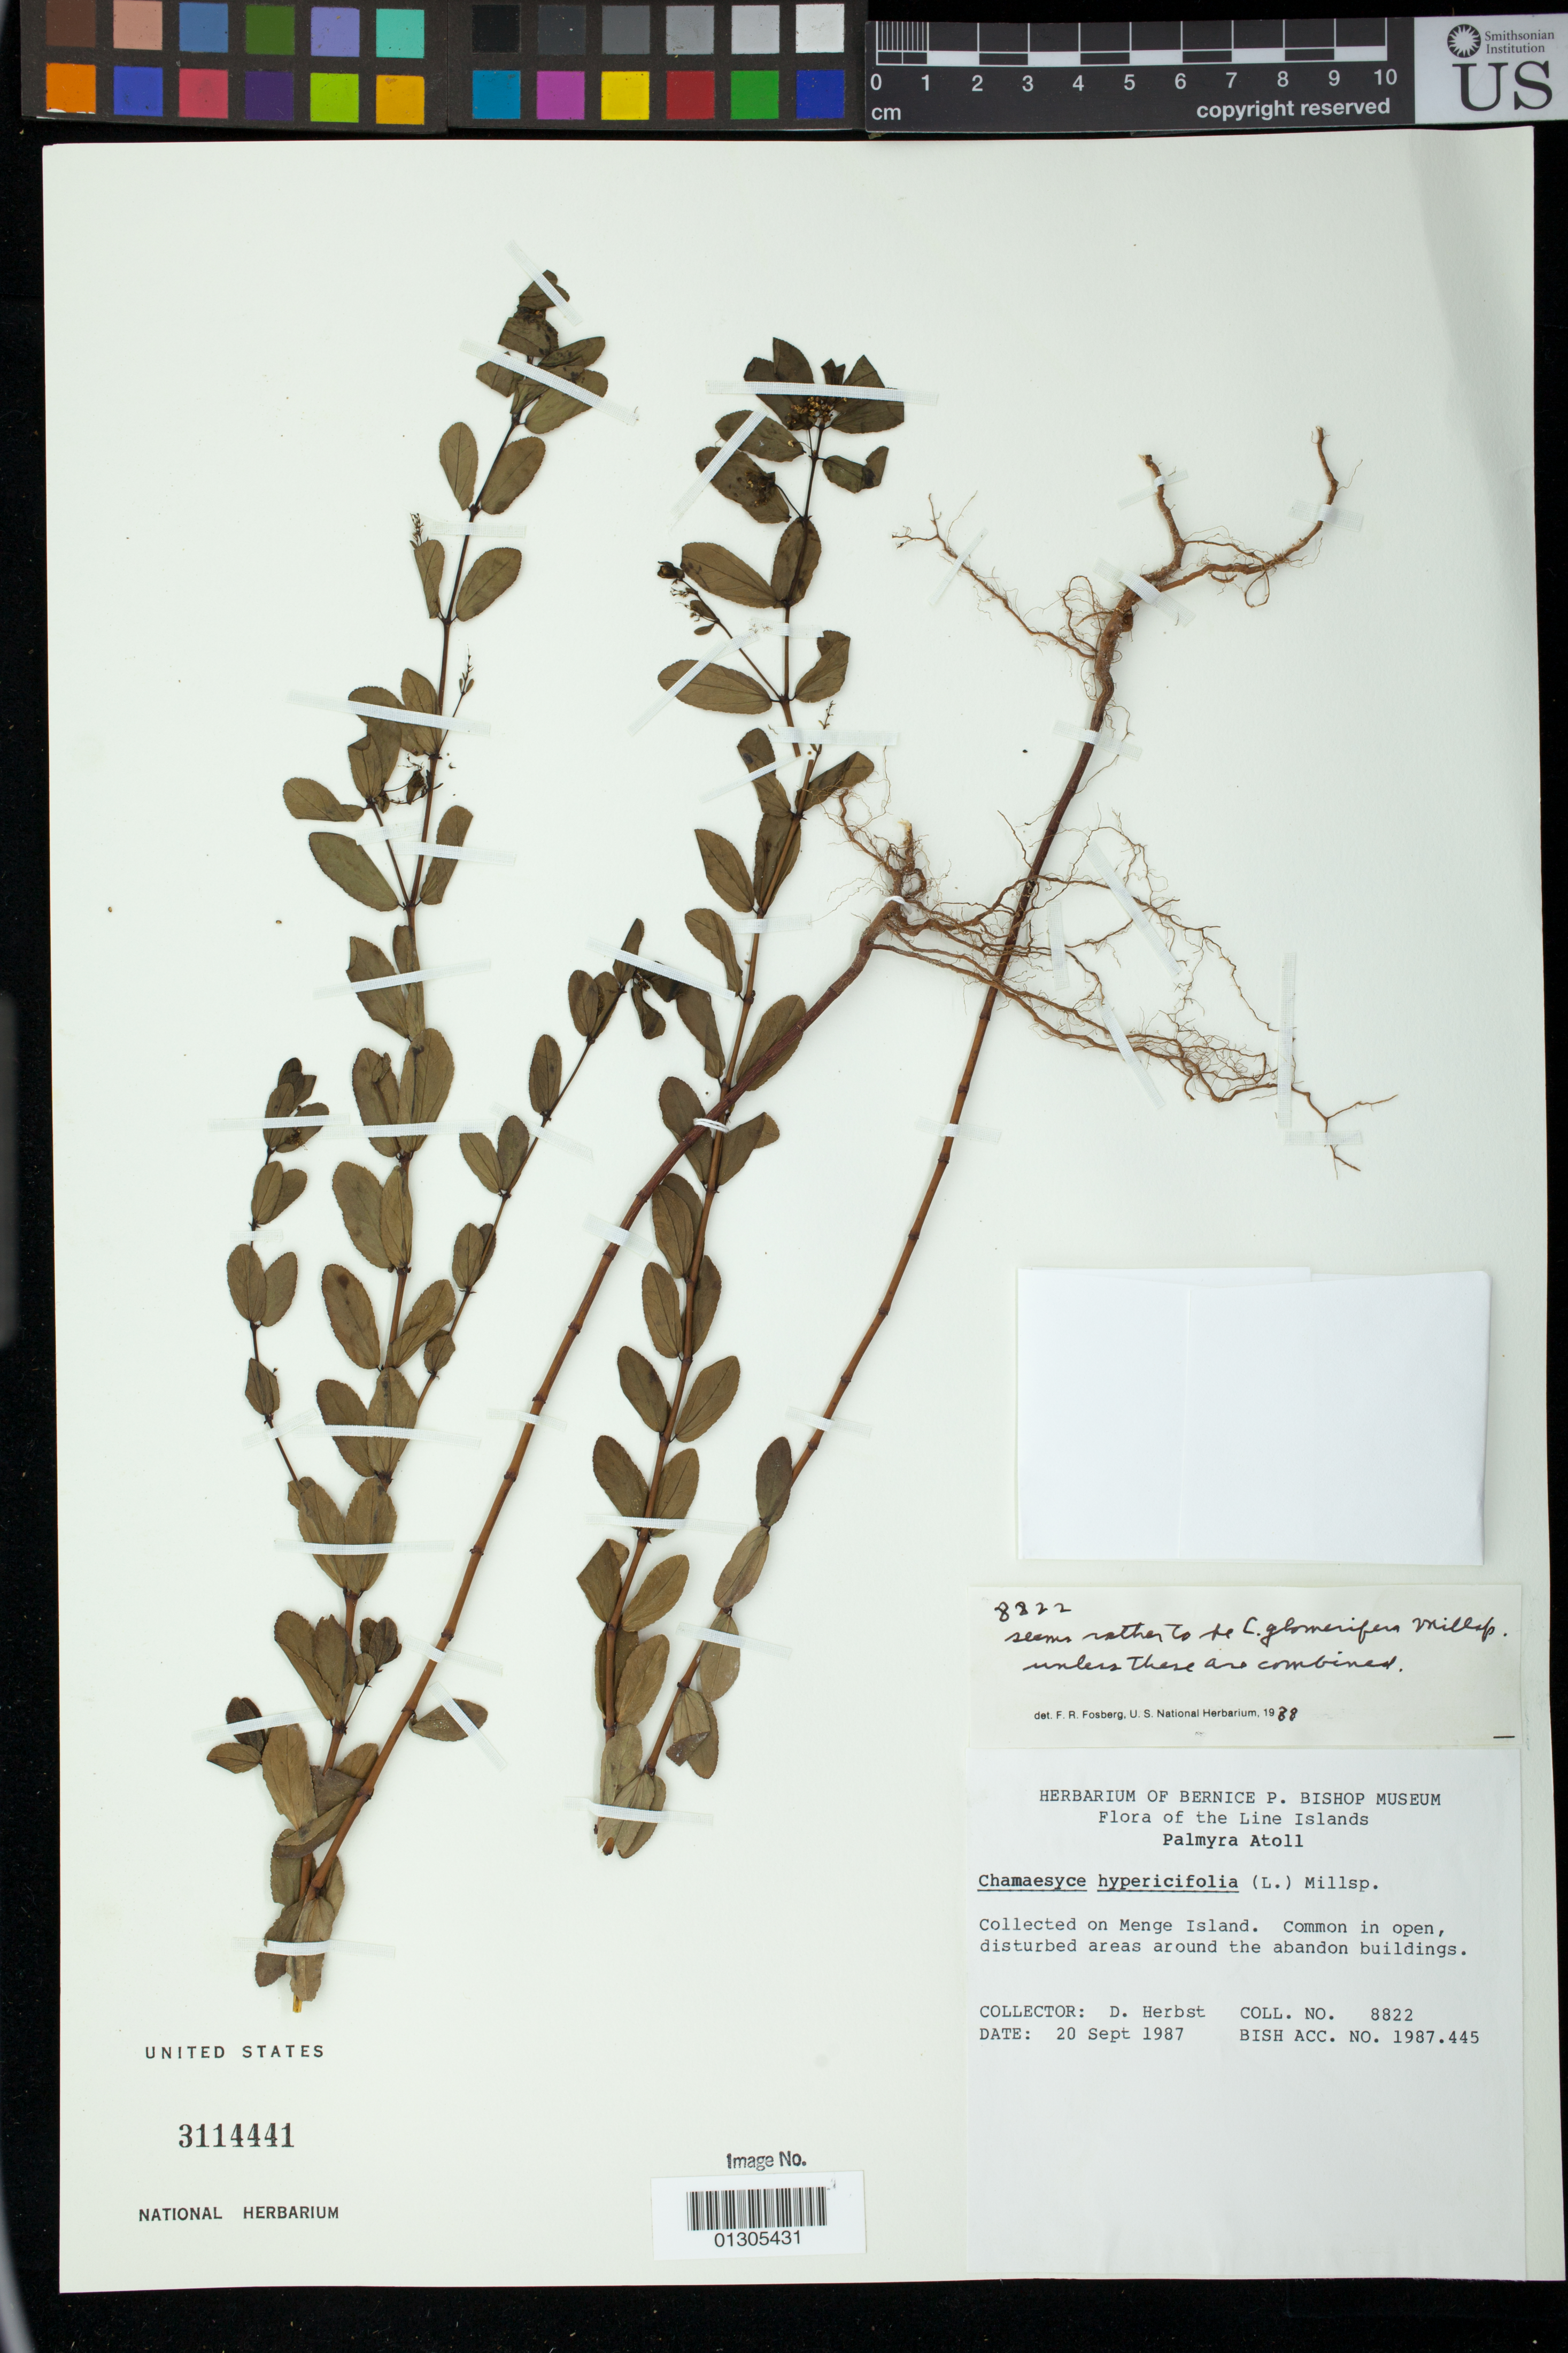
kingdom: Plantae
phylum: Tracheophyta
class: Magnoliopsida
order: Malpighiales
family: Euphorbiaceae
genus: Euphorbia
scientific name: Euphorbia hypericifolia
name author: L.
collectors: D. R. Herbst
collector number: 8822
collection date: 1987-09-20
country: U.S. Administered Pacific Islands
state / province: Palmyra Atoll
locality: Menge Island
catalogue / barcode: US 3114441